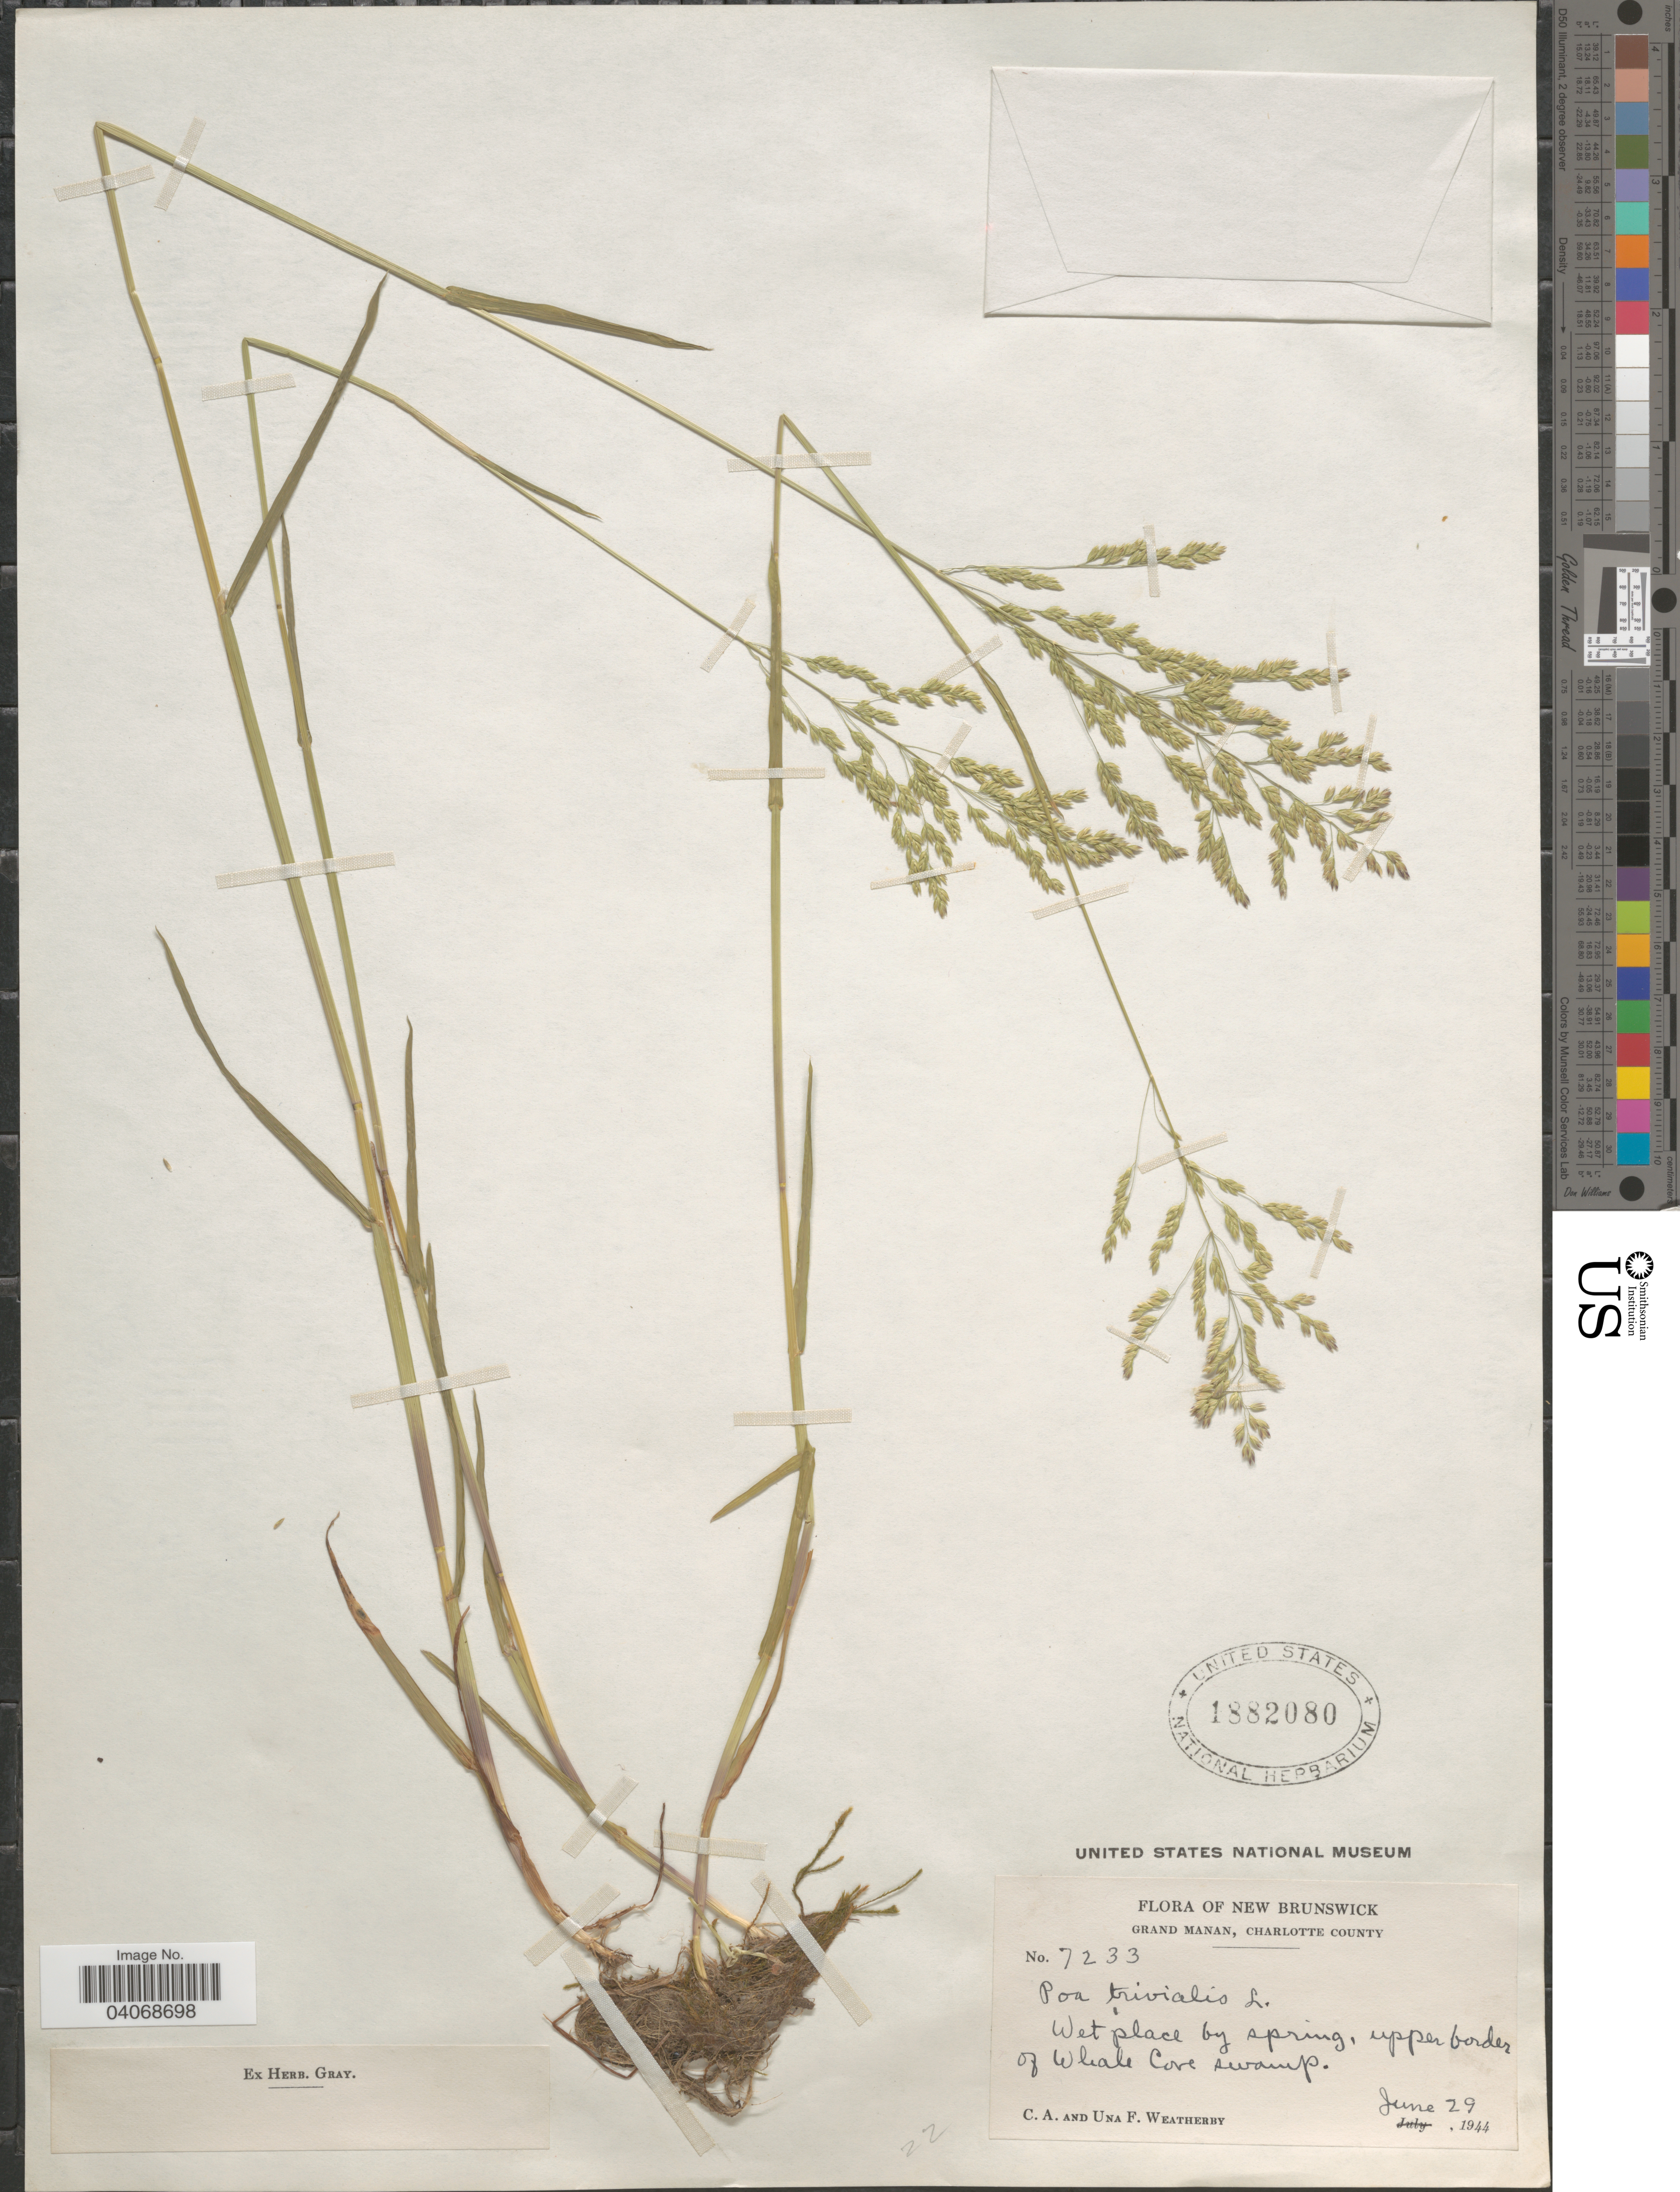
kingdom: Plantae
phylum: Tracheophyta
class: Liliopsida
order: Poales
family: Poaceae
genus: Poa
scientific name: Poa trivialis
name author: L.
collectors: C. A. Weatherby & U. Weatherby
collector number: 7233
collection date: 1944-06-29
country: Canada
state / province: New Brunswick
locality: Grand Manan, Charlotte County. Wet place by spring, upper border of Whale Cove swamp.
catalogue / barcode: US 1882080